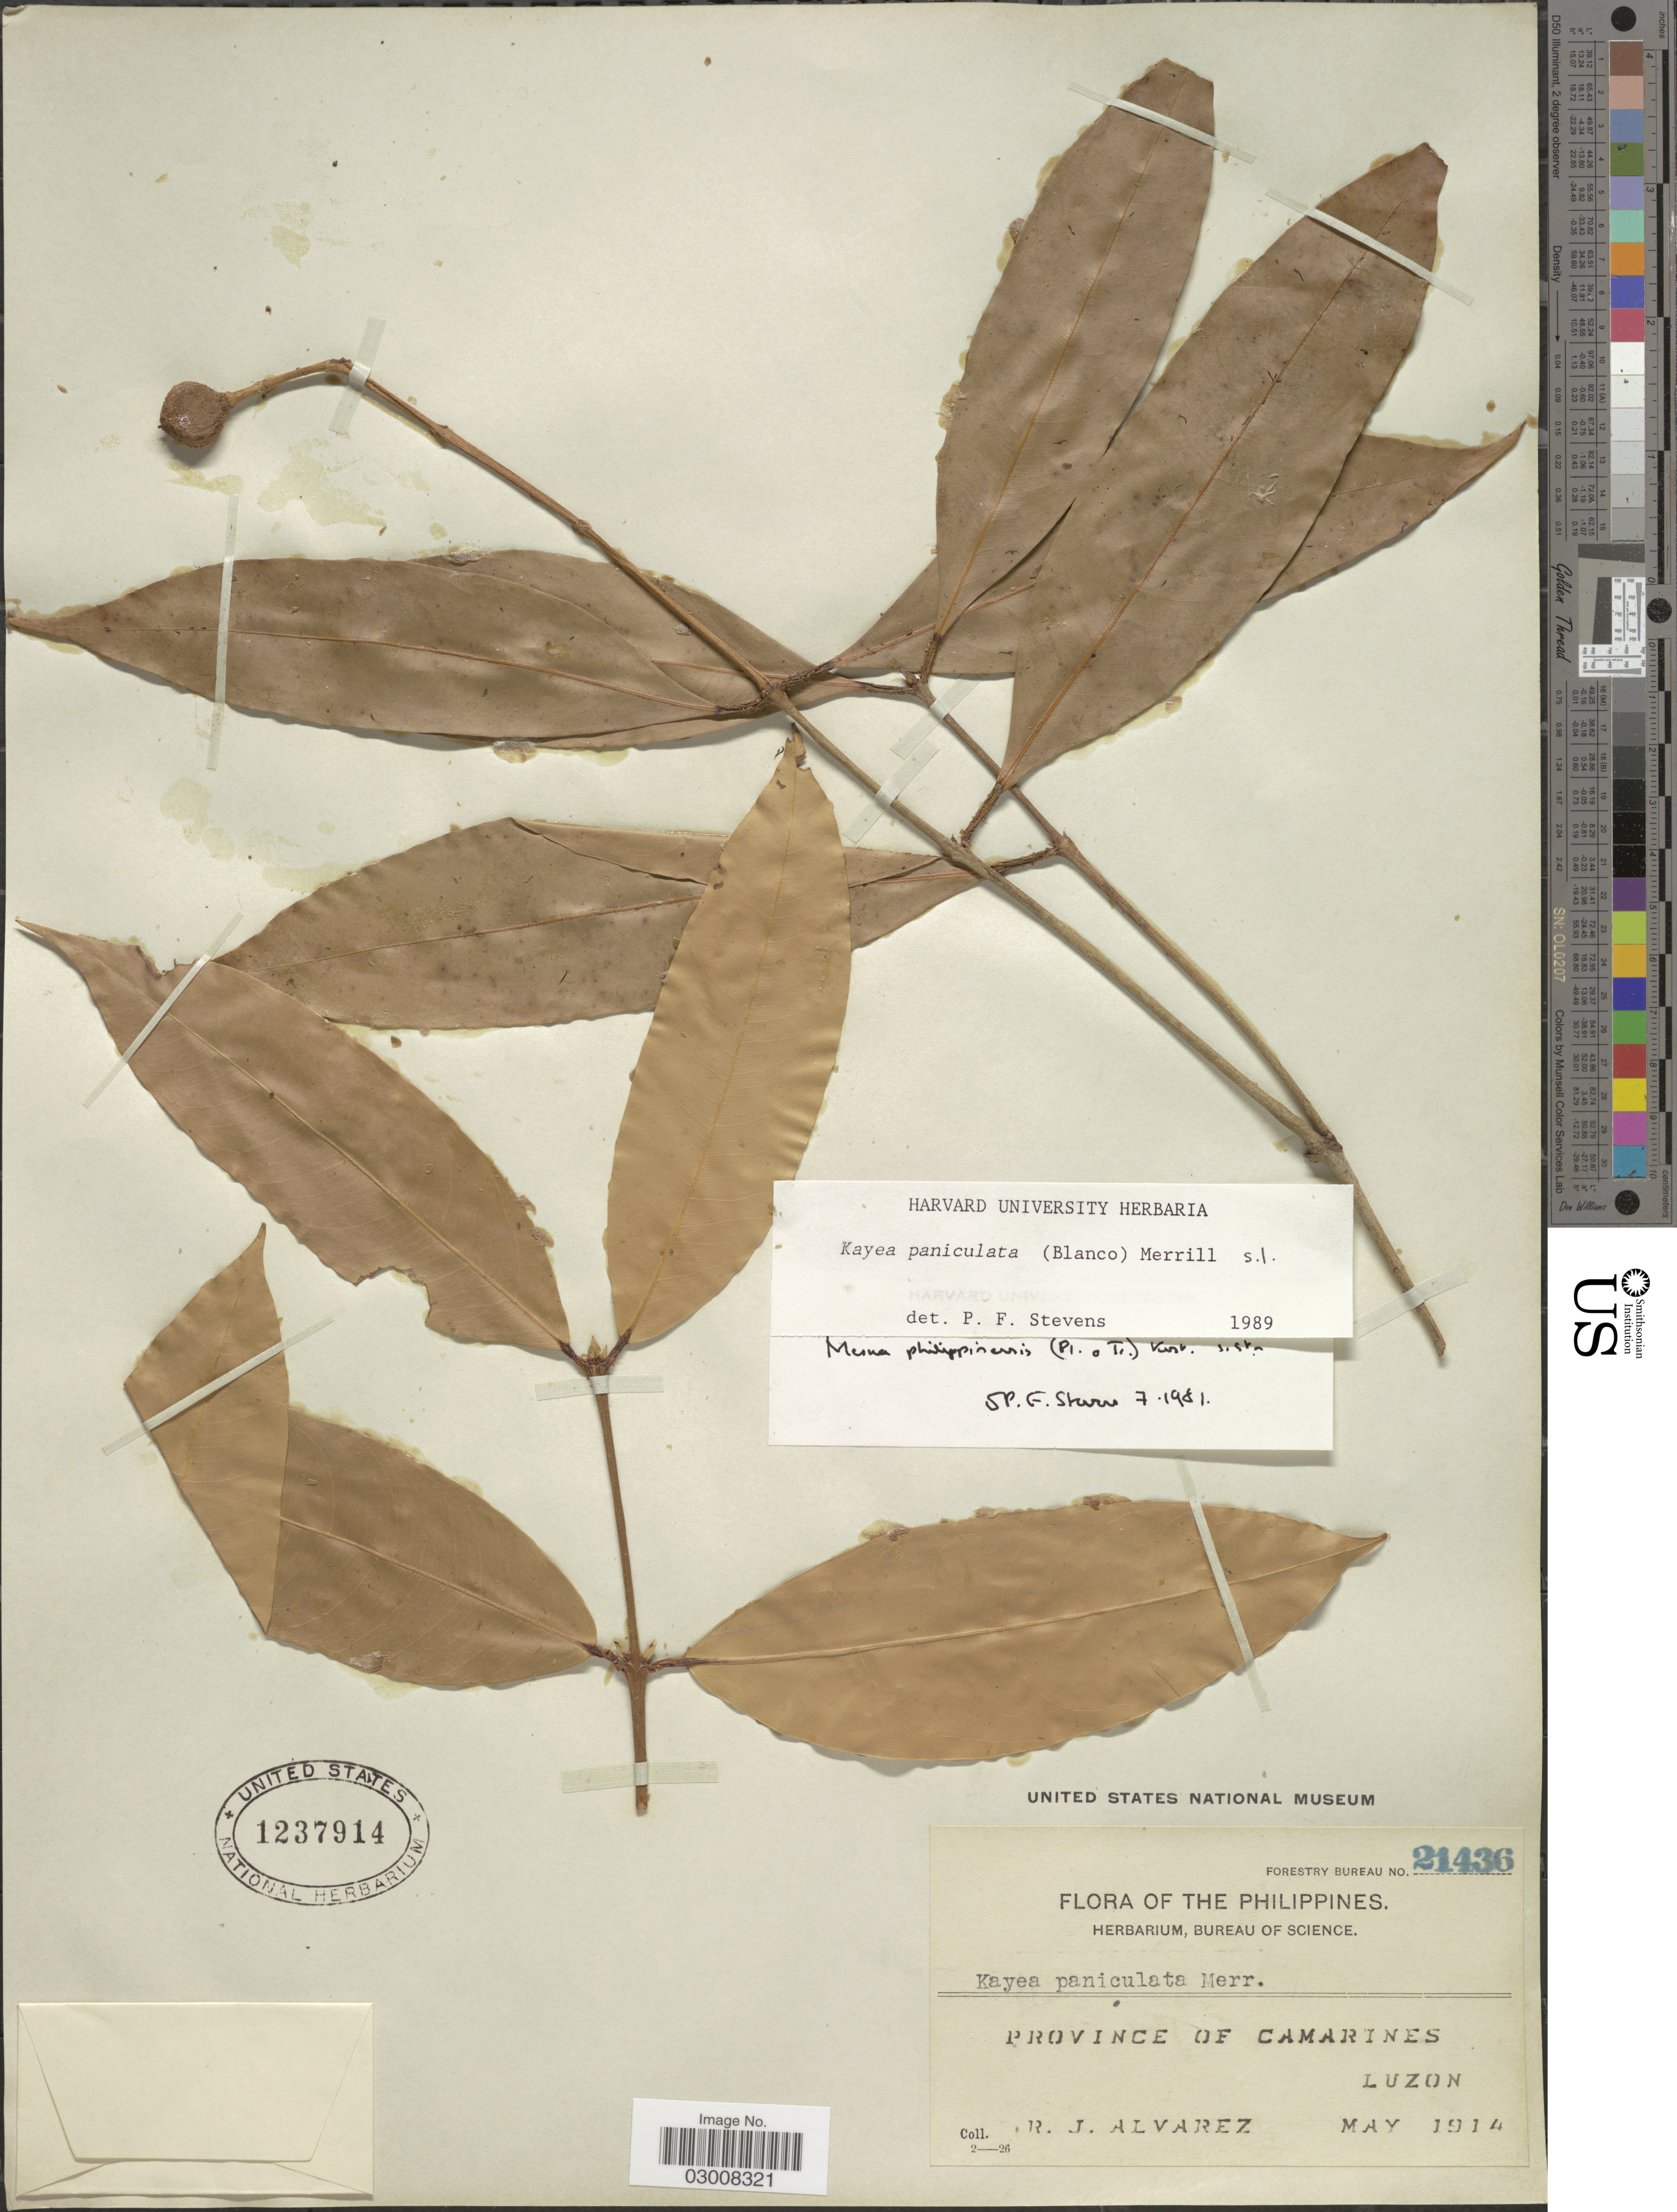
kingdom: Plantae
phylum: Tracheophyta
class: Magnoliopsida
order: Malpighiales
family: Calophyllaceae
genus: Kayea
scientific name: Kayea paniculata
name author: (Blanco) Merr.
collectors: R. Alvarez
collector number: Forestry Bureau 21436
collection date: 1914-05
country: Philippines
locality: Province of Camarines, Luzon.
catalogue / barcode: US 1237914